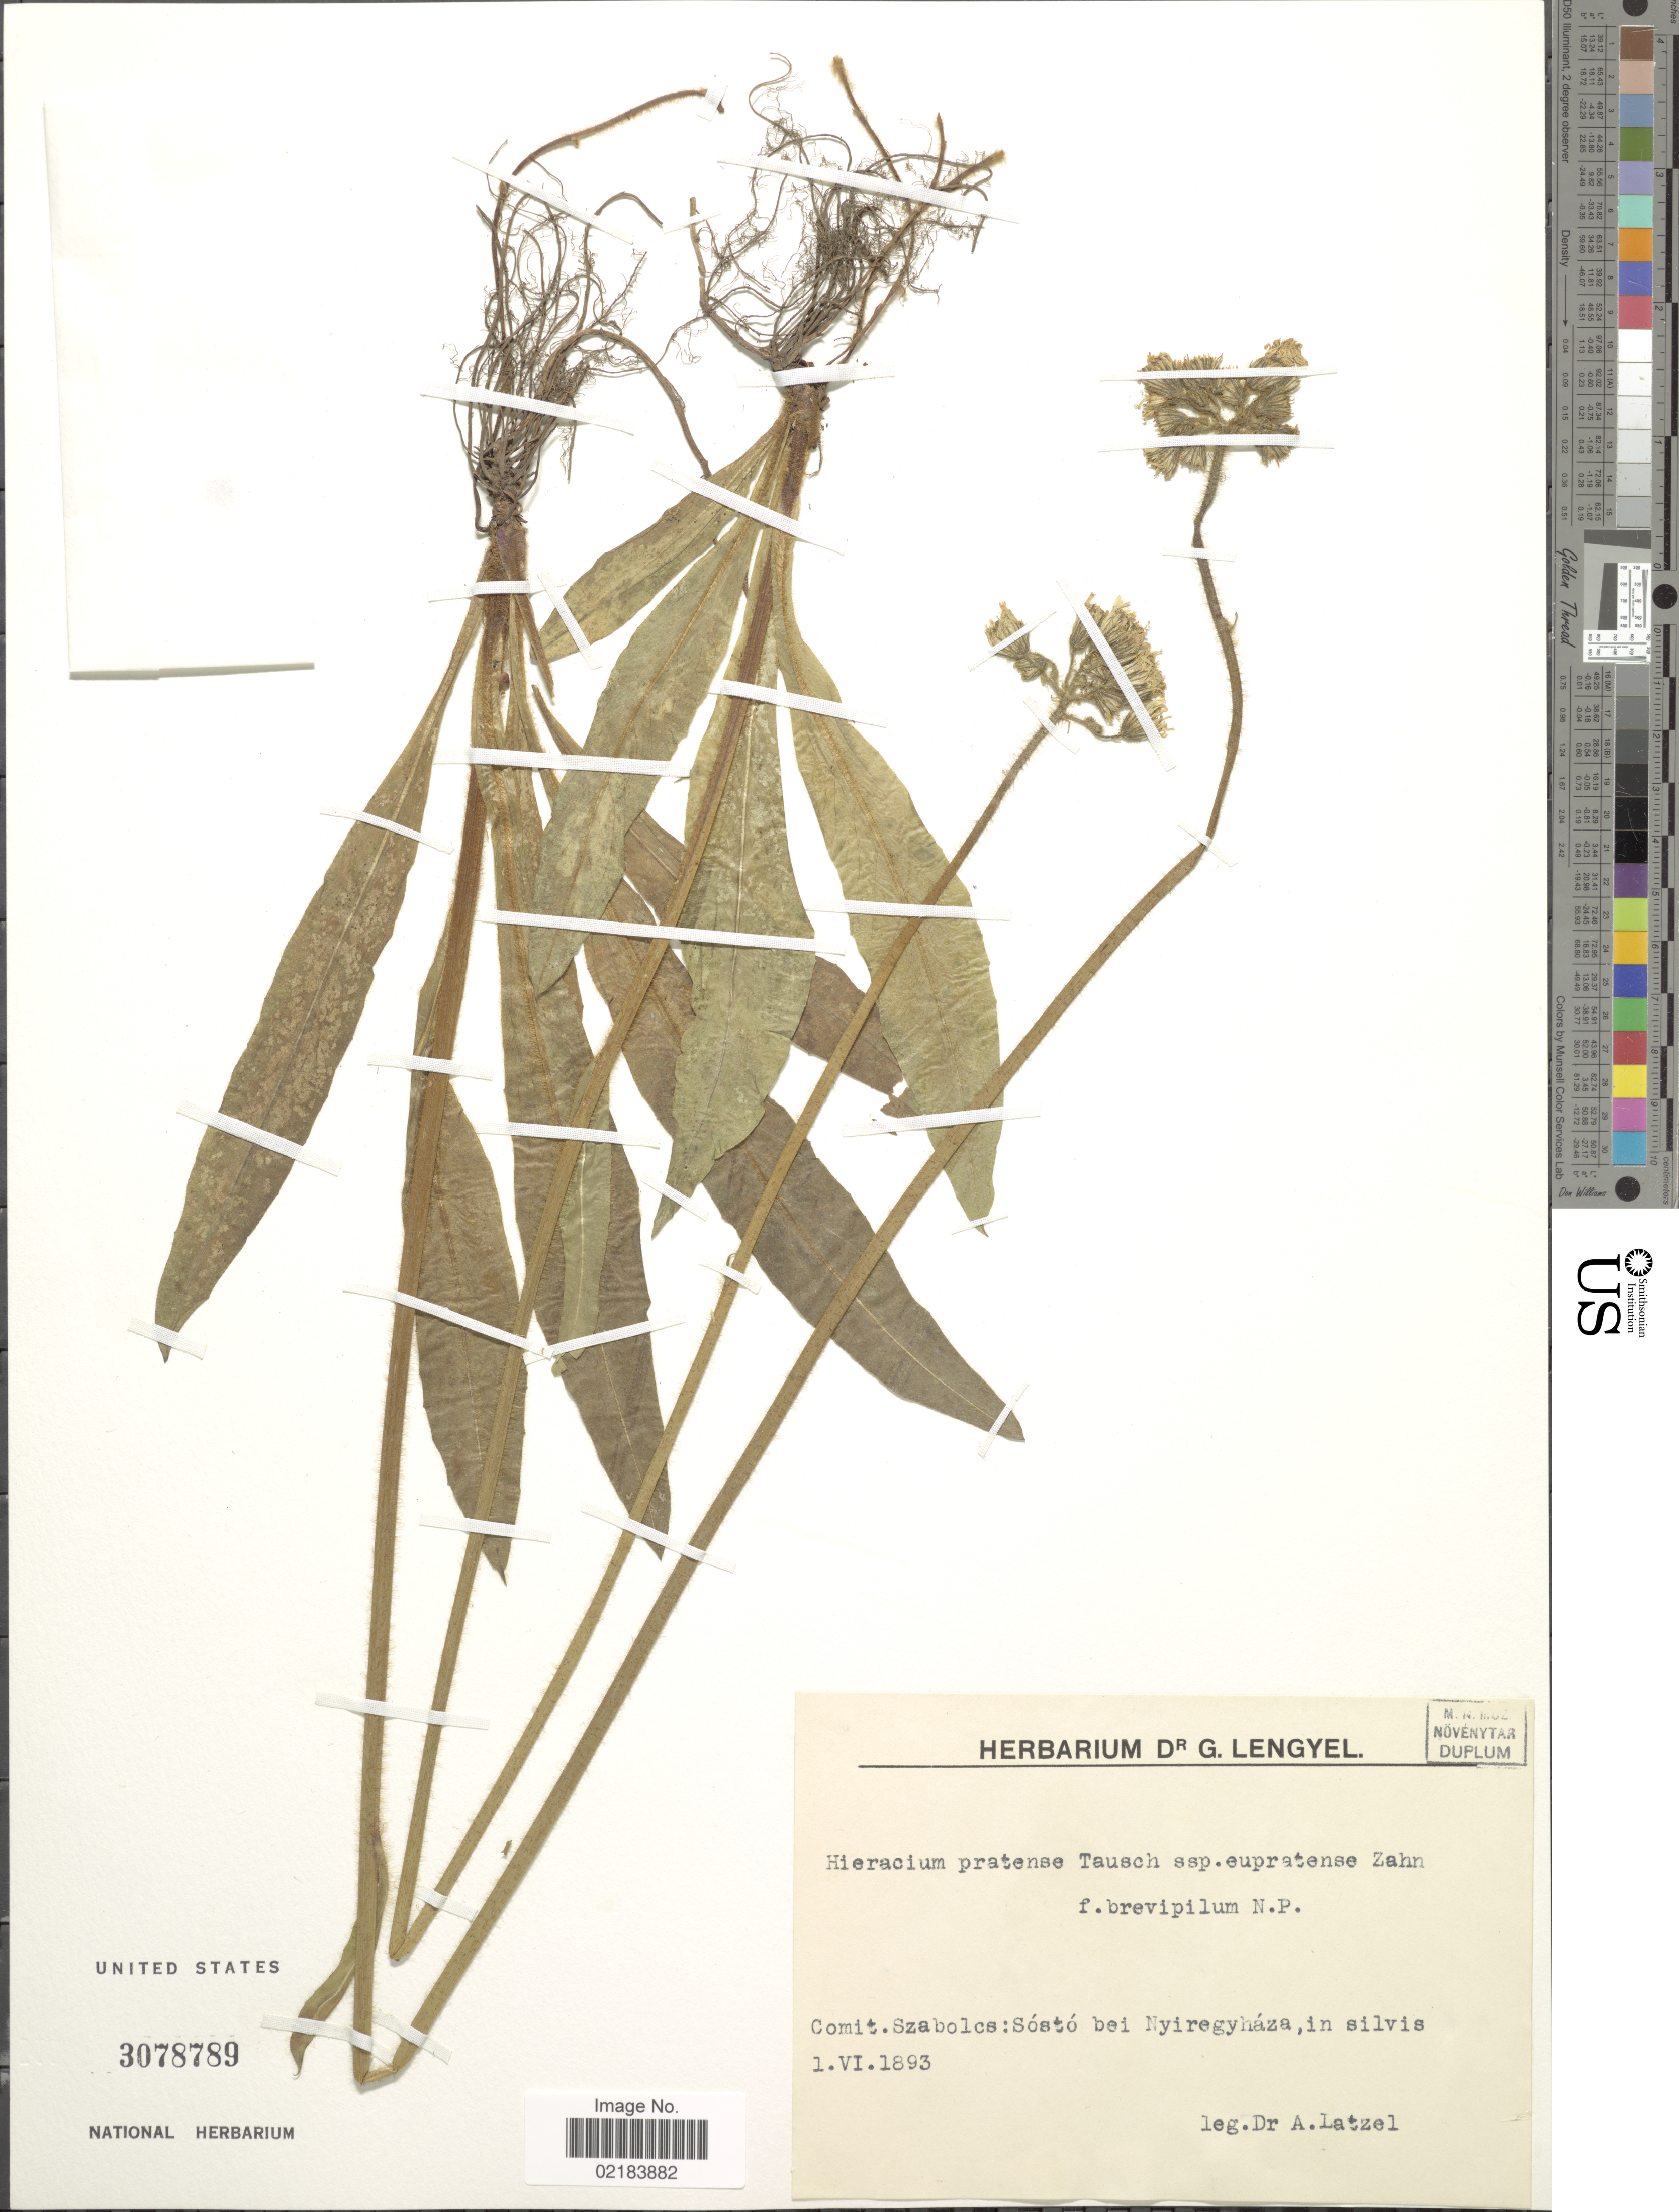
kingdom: Plantae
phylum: Tracheophyta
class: Magnoliopsida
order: Asterales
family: Asteraceae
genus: Pilosella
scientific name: Pilosella caespitosa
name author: (Dumort.) P. D. Sell & C. West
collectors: A. Latzel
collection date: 1893-06-01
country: Hungary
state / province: Szabolcs-Szatmár-Bereg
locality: Comit. Szabolcs: Sosto bei Nyiregyhaza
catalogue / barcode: US 3078789